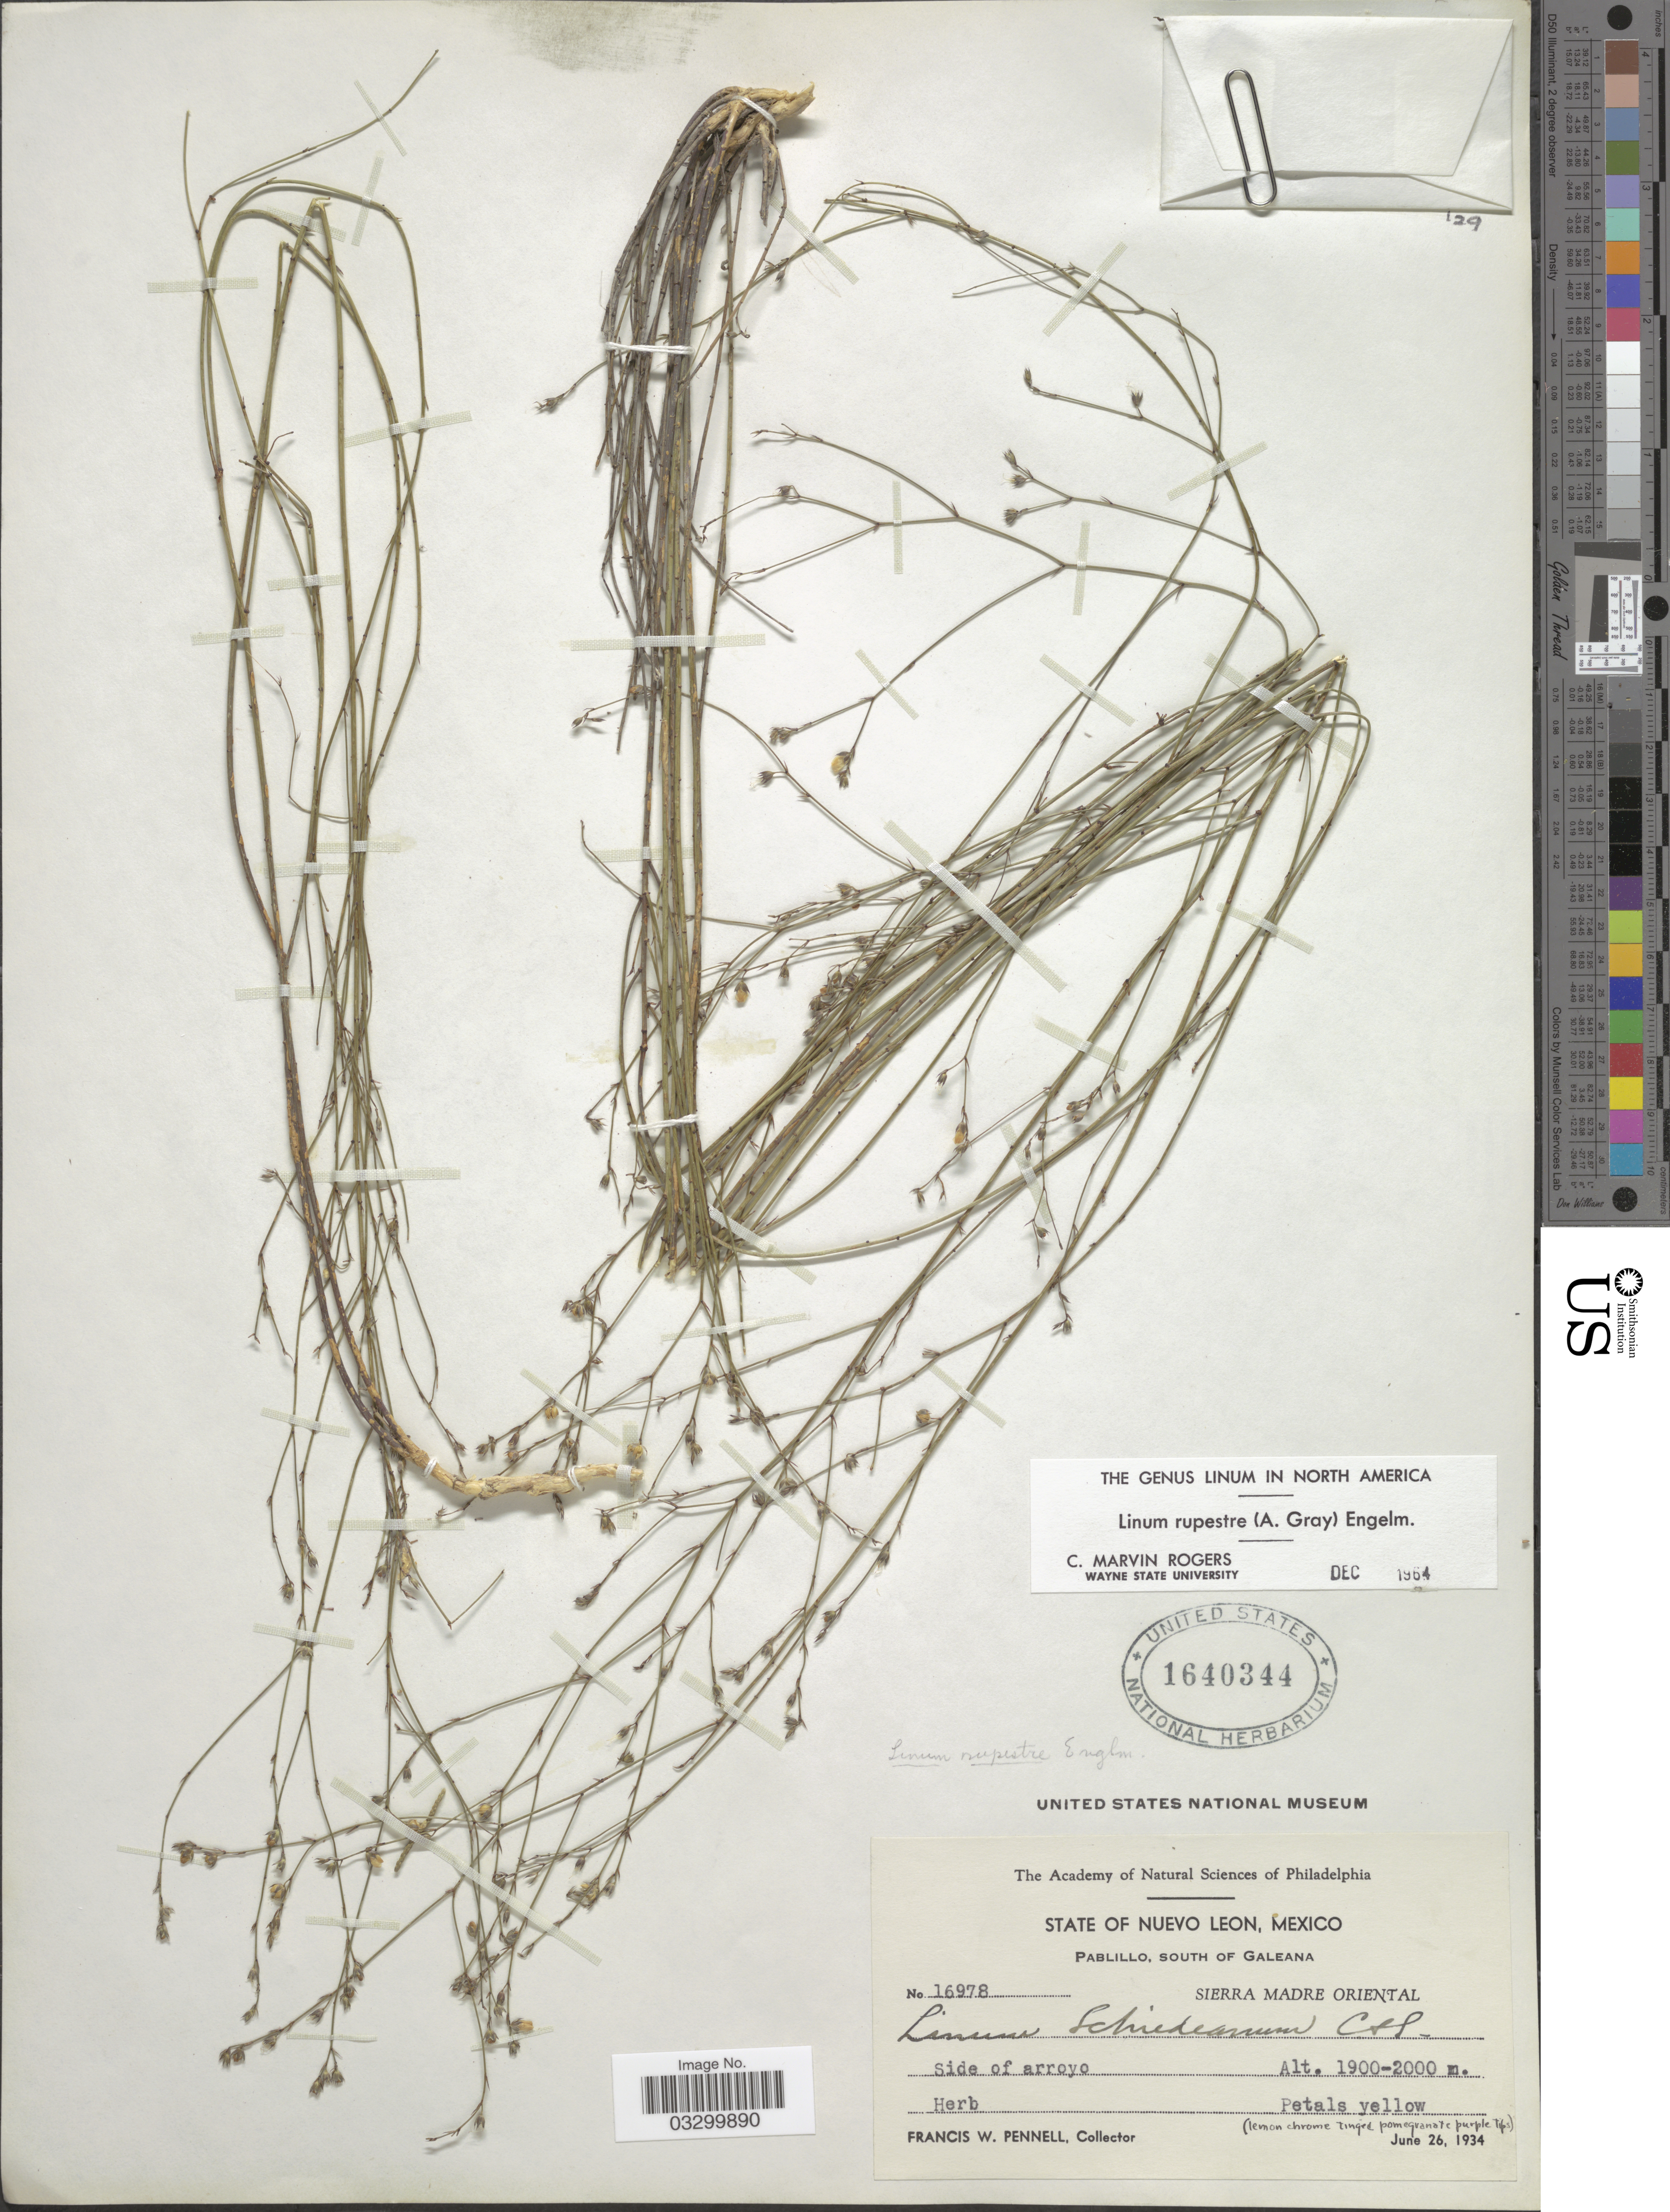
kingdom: Plantae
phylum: Tracheophyta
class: Magnoliopsida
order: Malpighiales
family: Linaceae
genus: Linum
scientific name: Linum rupestre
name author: Engelm.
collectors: F. W. Pennell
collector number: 16978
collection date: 1934-06-26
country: Mexico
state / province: Nuevo León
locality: Pablillo, south of Galeana. Sierra Madre Oriental. Side of arroyo.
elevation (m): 1900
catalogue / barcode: US 1640344